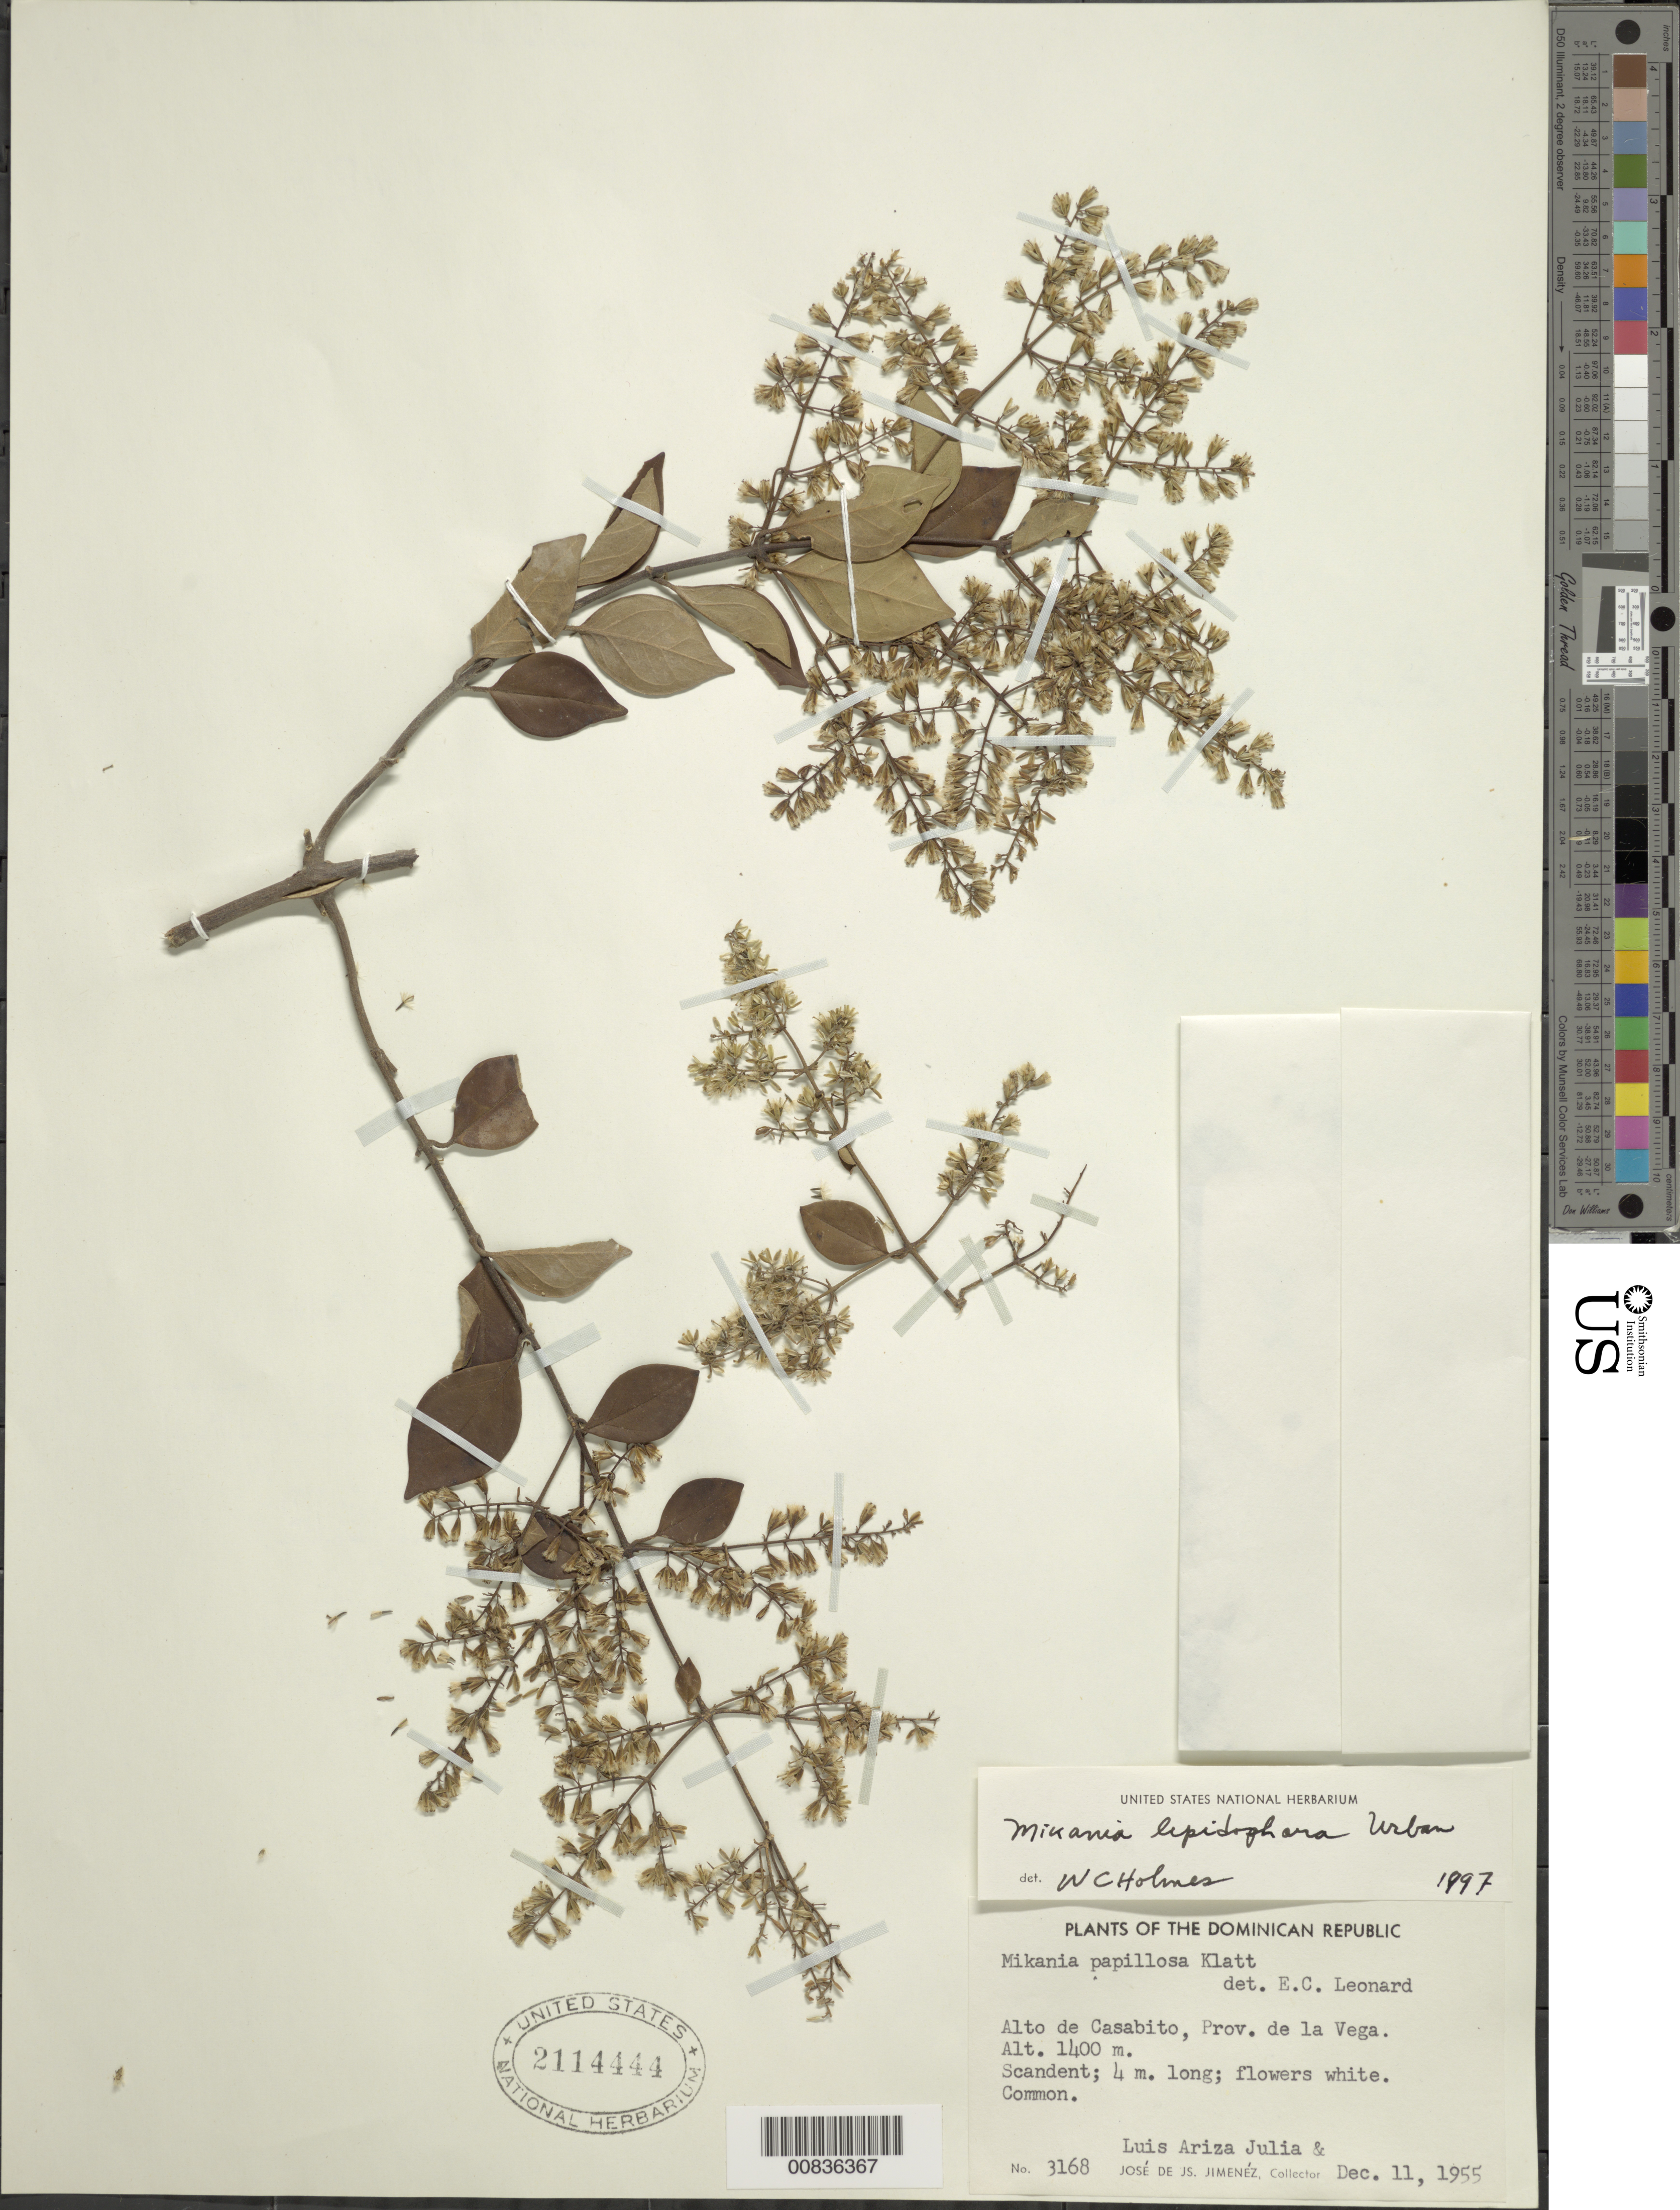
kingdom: Plantae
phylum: Tracheophyta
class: Magnoliopsida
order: Asterales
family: Asteraceae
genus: Mikania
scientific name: Mikania lepidophora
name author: Urb.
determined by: Holmes, W. C.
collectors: J. J. Jiménez Almonte & L. Ariza-Julia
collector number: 3168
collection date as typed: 11 Dec 1955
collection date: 1955-12-11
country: Dominican Republic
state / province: La Vega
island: Hispaniola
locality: Alto de Casabito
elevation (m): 1400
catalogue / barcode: US 2114444